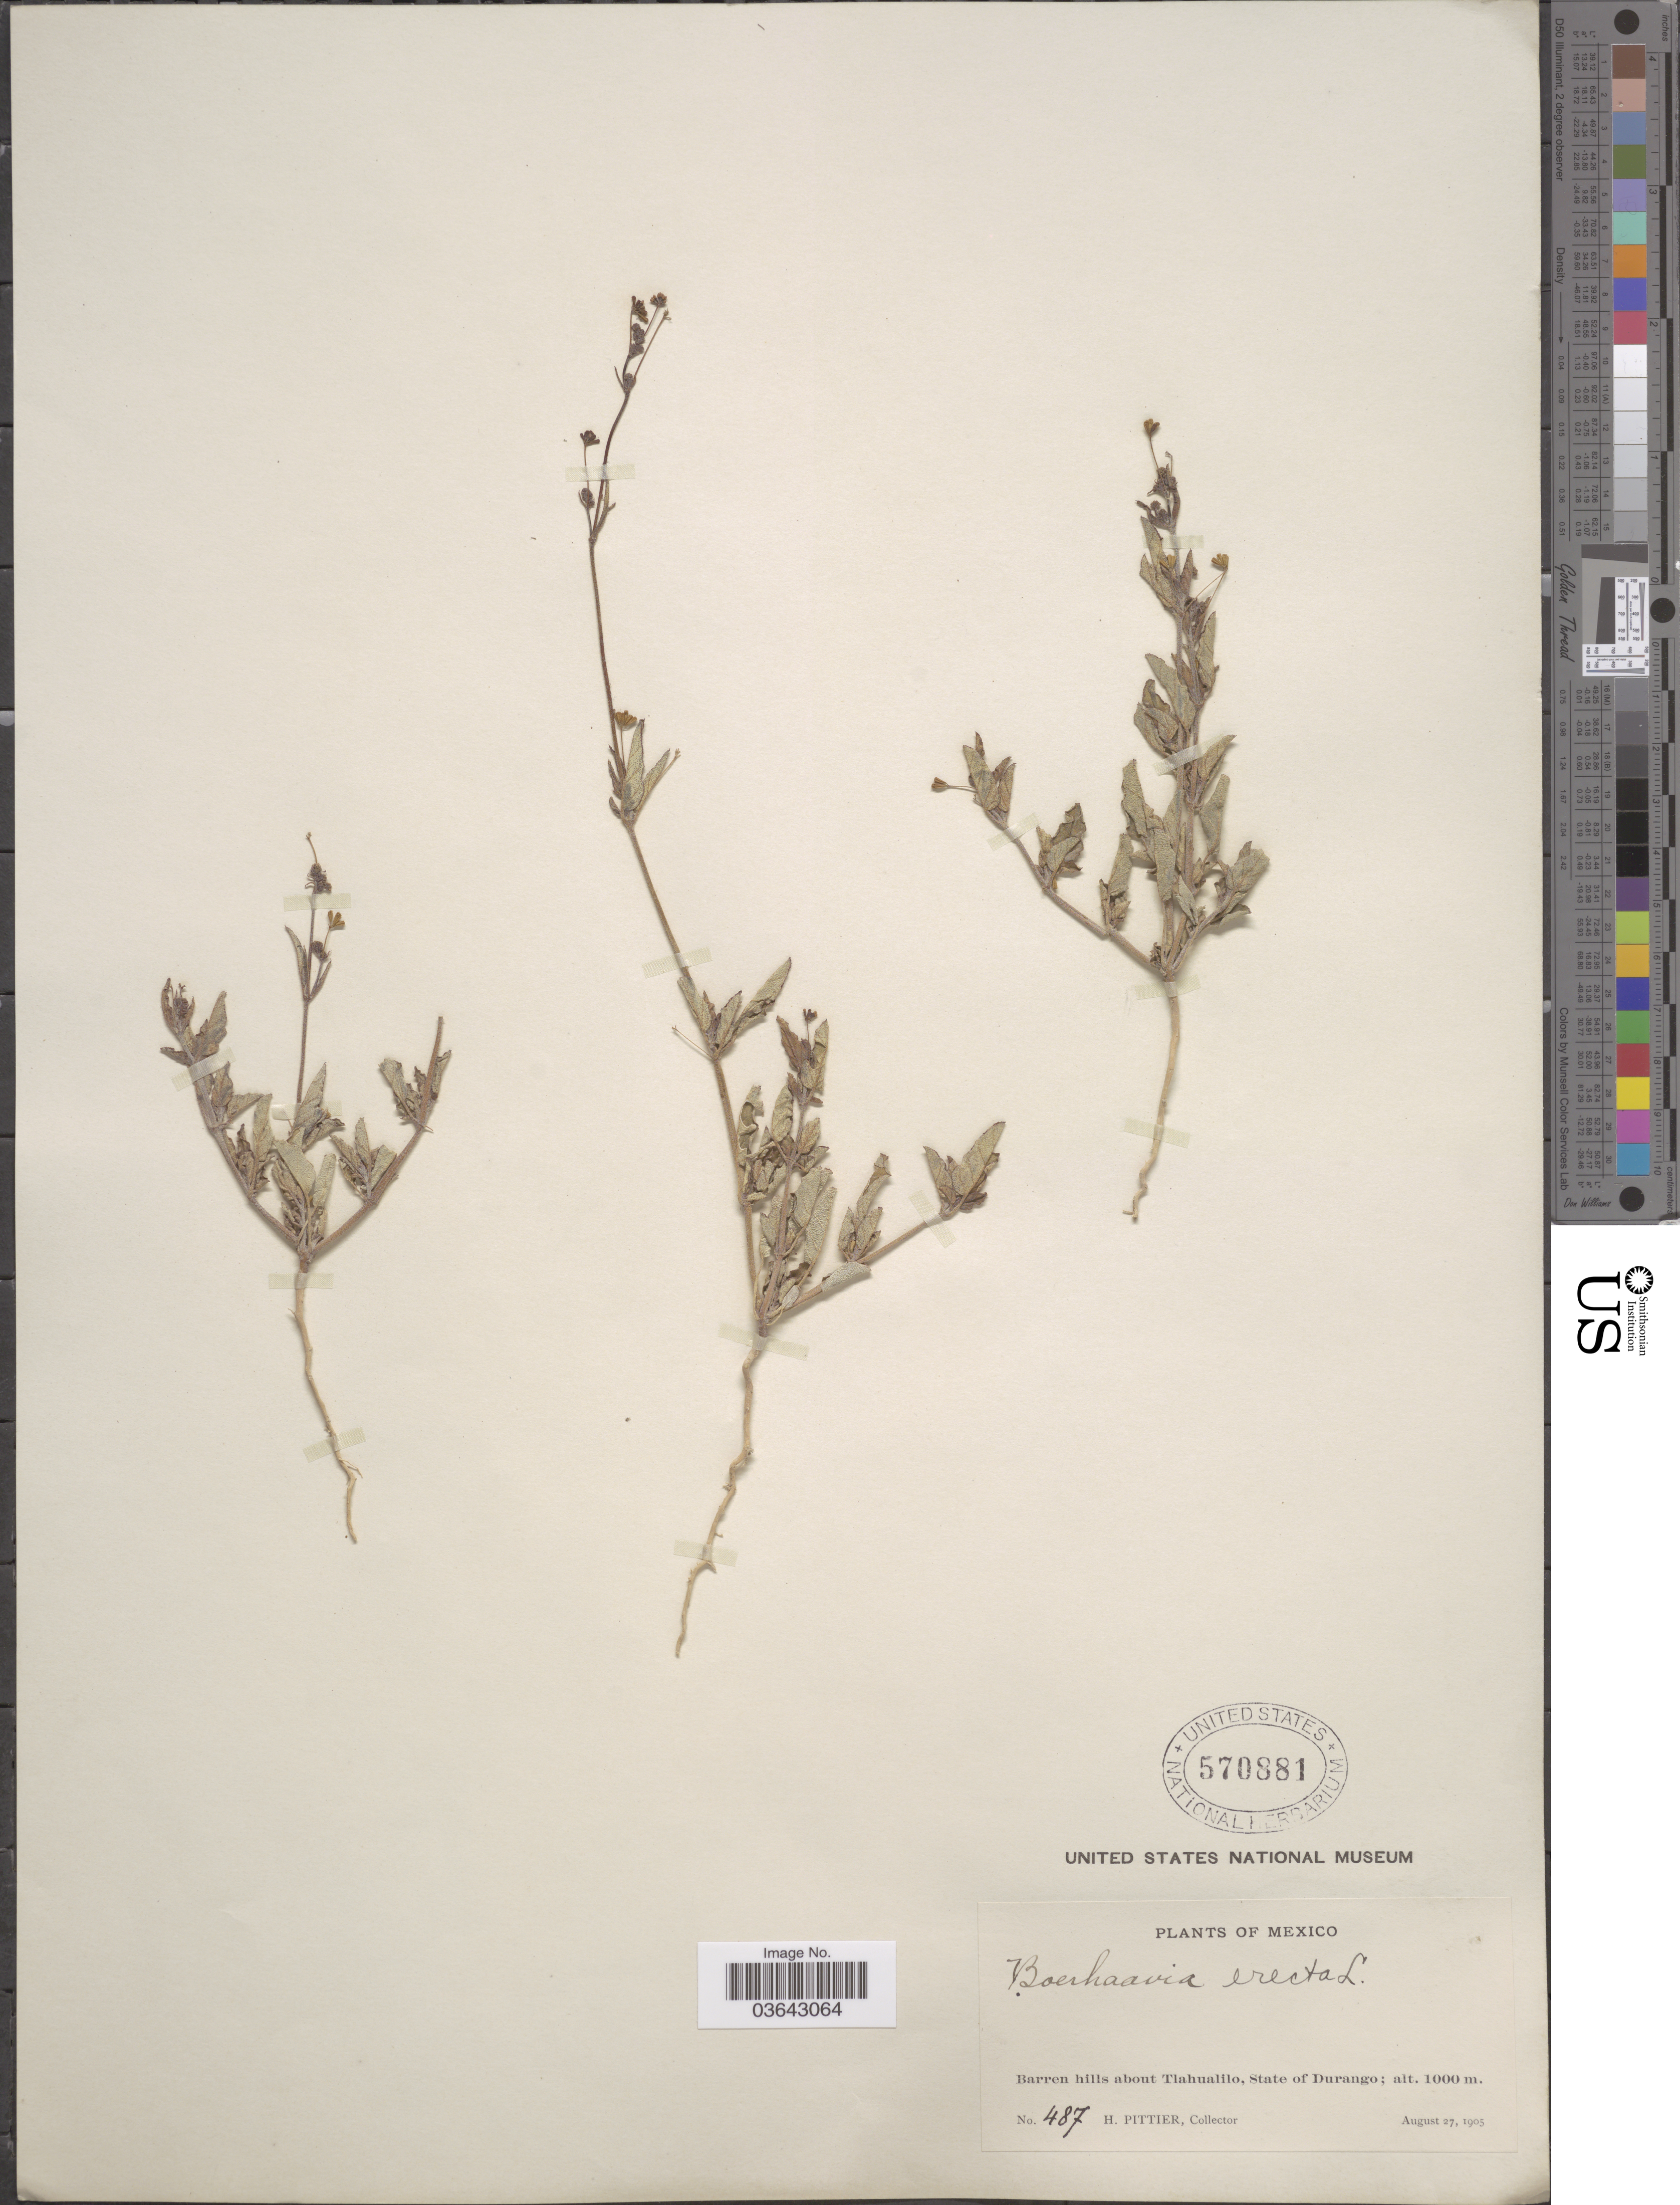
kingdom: Plantae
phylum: Tracheophyta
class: Magnoliopsida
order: Caryophyllales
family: Nyctaginaceae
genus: Boerhavia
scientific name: Boerhavia erecta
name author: L.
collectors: H. F. Pittier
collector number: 487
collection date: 1905-08-27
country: Mexico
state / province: Durango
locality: Barren hills about Tlahualilo.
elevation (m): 1000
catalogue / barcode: US 570881